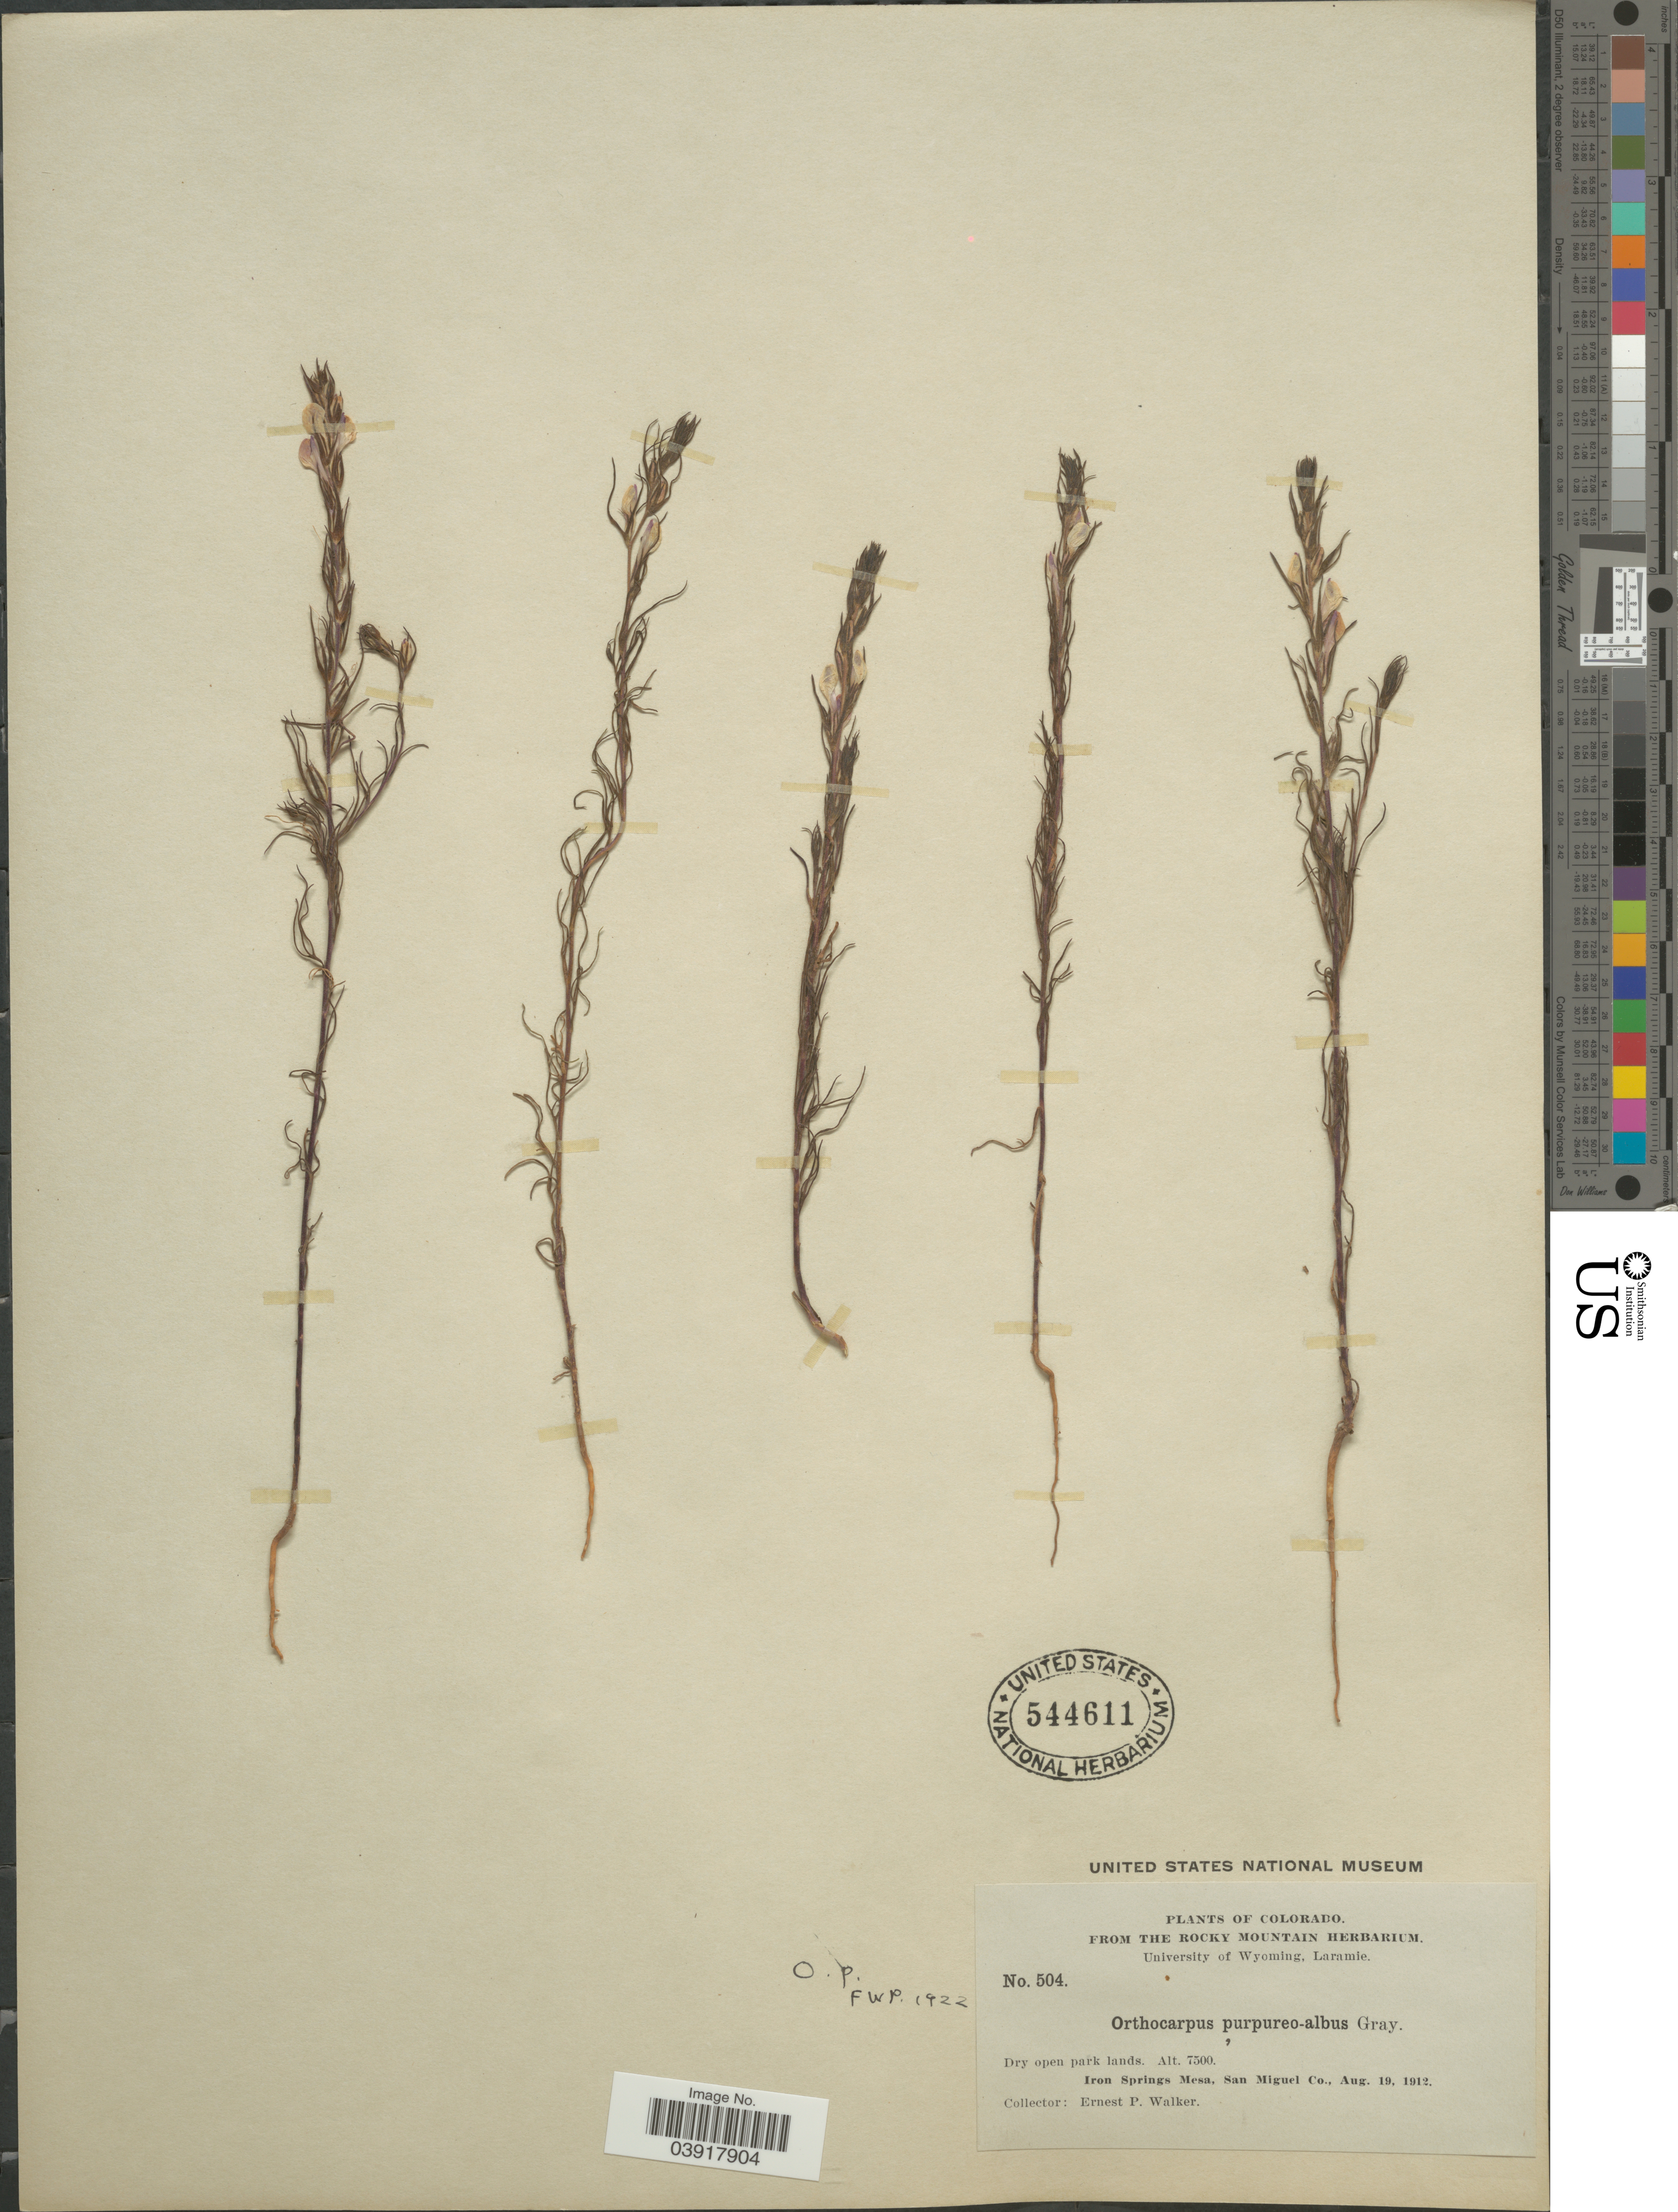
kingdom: Plantae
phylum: Tracheophyta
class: Magnoliopsida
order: Lamiales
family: Orobanchaceae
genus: Orthocarpus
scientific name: Orthocarpus purpureo-albus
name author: A. Gray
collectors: E. P. Walker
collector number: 504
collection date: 1912-08-19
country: United States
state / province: Colorado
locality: Dry open park lands. Iron Springs Mesa, San Miguel Co.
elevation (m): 2286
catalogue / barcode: US 544611